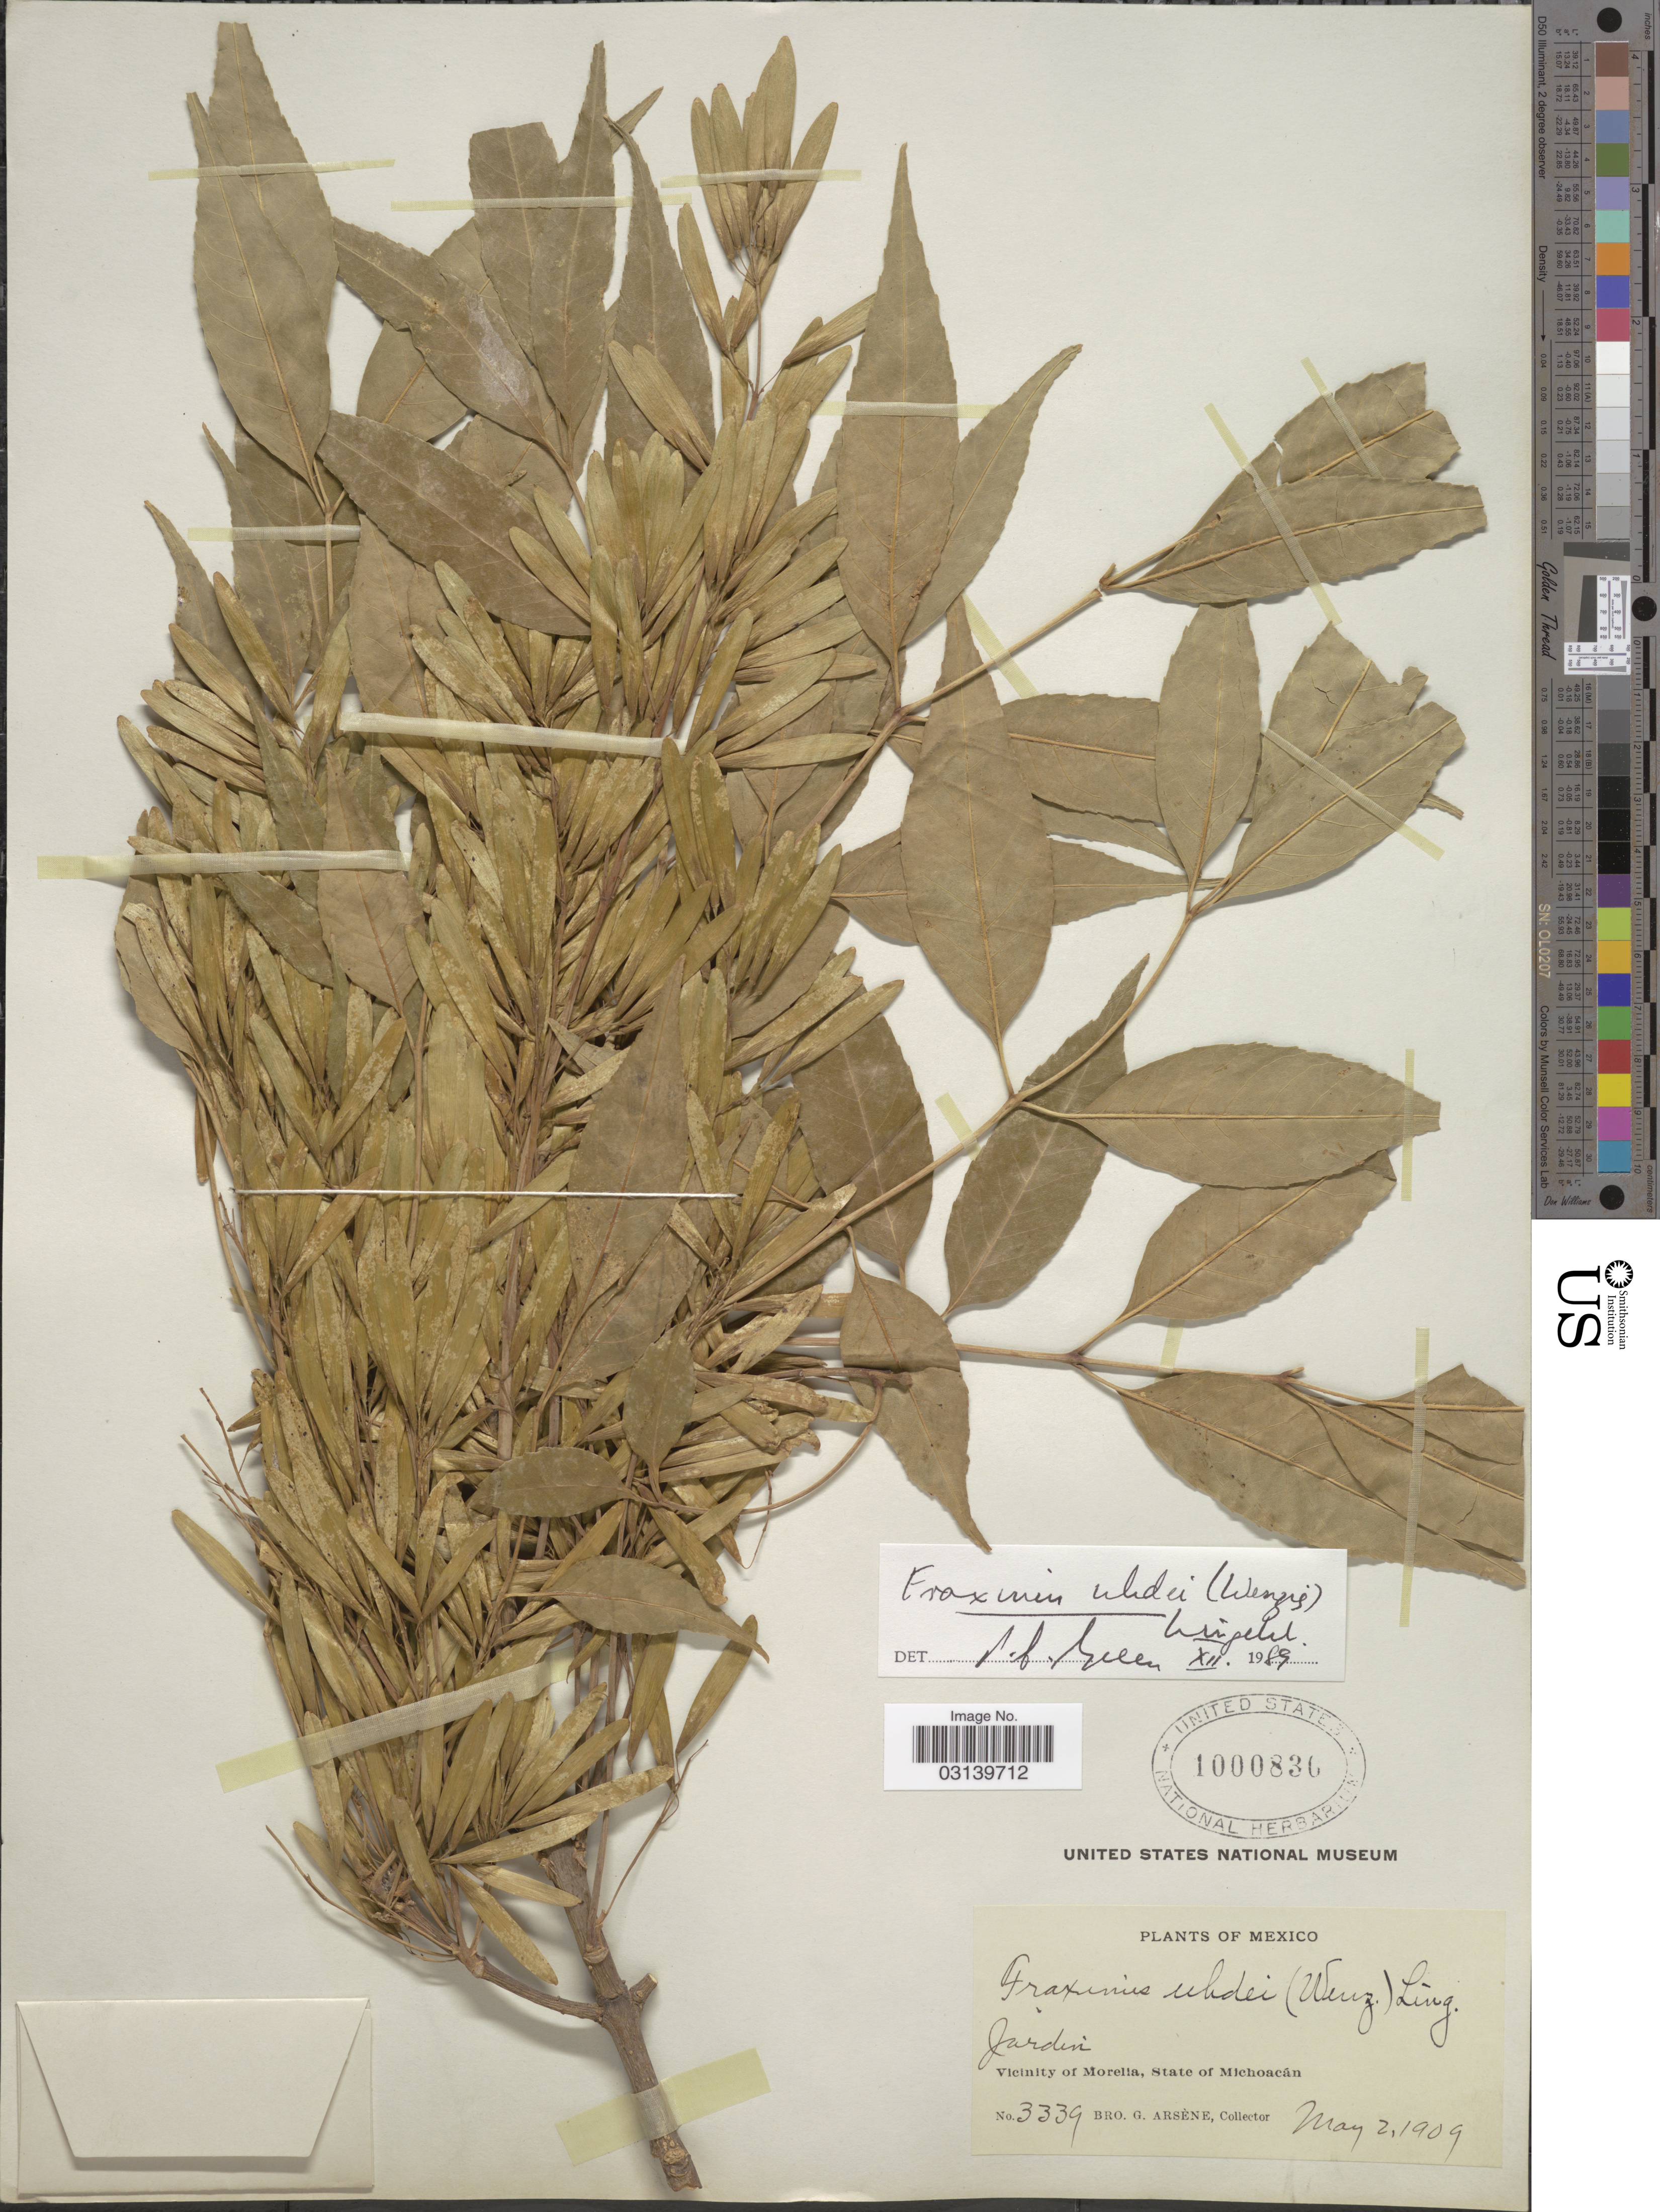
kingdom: Plantae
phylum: Tracheophyta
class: Magnoliopsida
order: Lamiales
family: Oleaceae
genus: Fraxinus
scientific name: Fraxinus uhdei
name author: (Wenz.) Lingelsh.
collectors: Bro. G. Arsène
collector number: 339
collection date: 1909-05-02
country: Mexico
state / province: Michoacán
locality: Jardin. Vicinity of Morelia.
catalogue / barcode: US 1000836